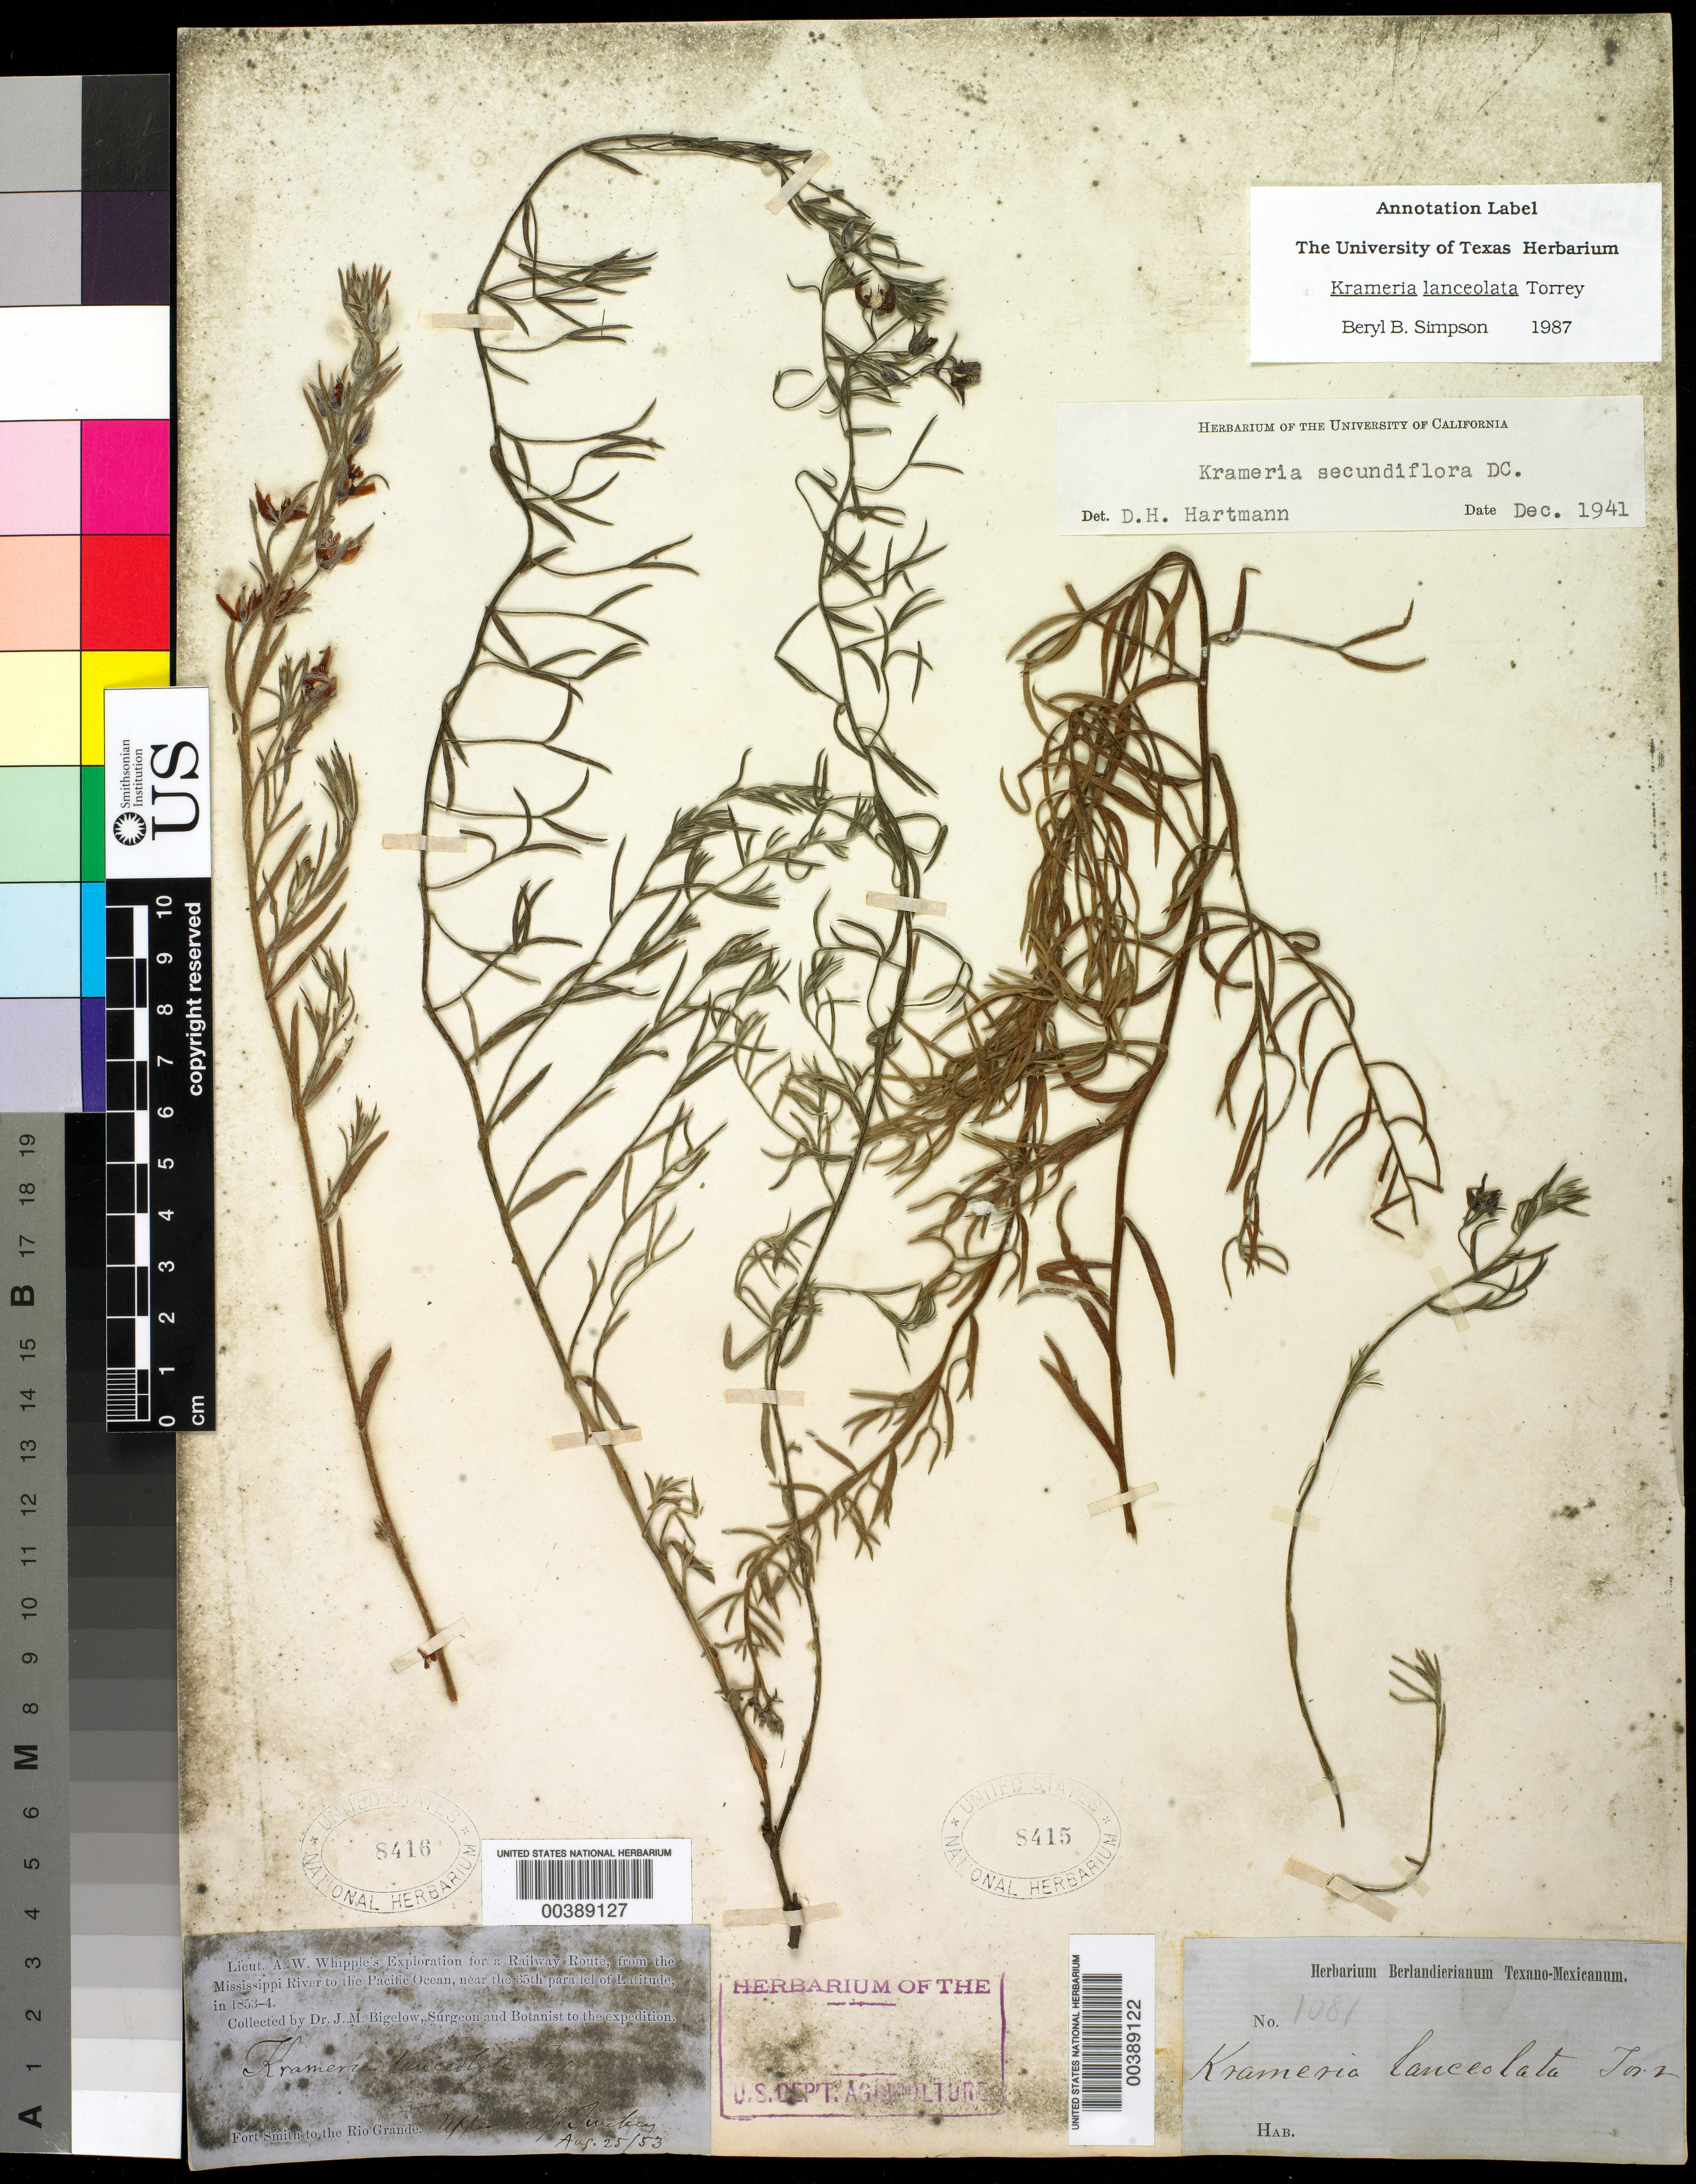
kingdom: Plantae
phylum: Tracheophyta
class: Magnoliopsida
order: Zygophyllales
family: Krameriaceae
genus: Krameria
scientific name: Krameria lanceolata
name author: Torr.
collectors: J. M. Bigelow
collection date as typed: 25 Aug 1853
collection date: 1853-08-25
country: United States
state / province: Texas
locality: Fort smith to the rio grande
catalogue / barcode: US 8416